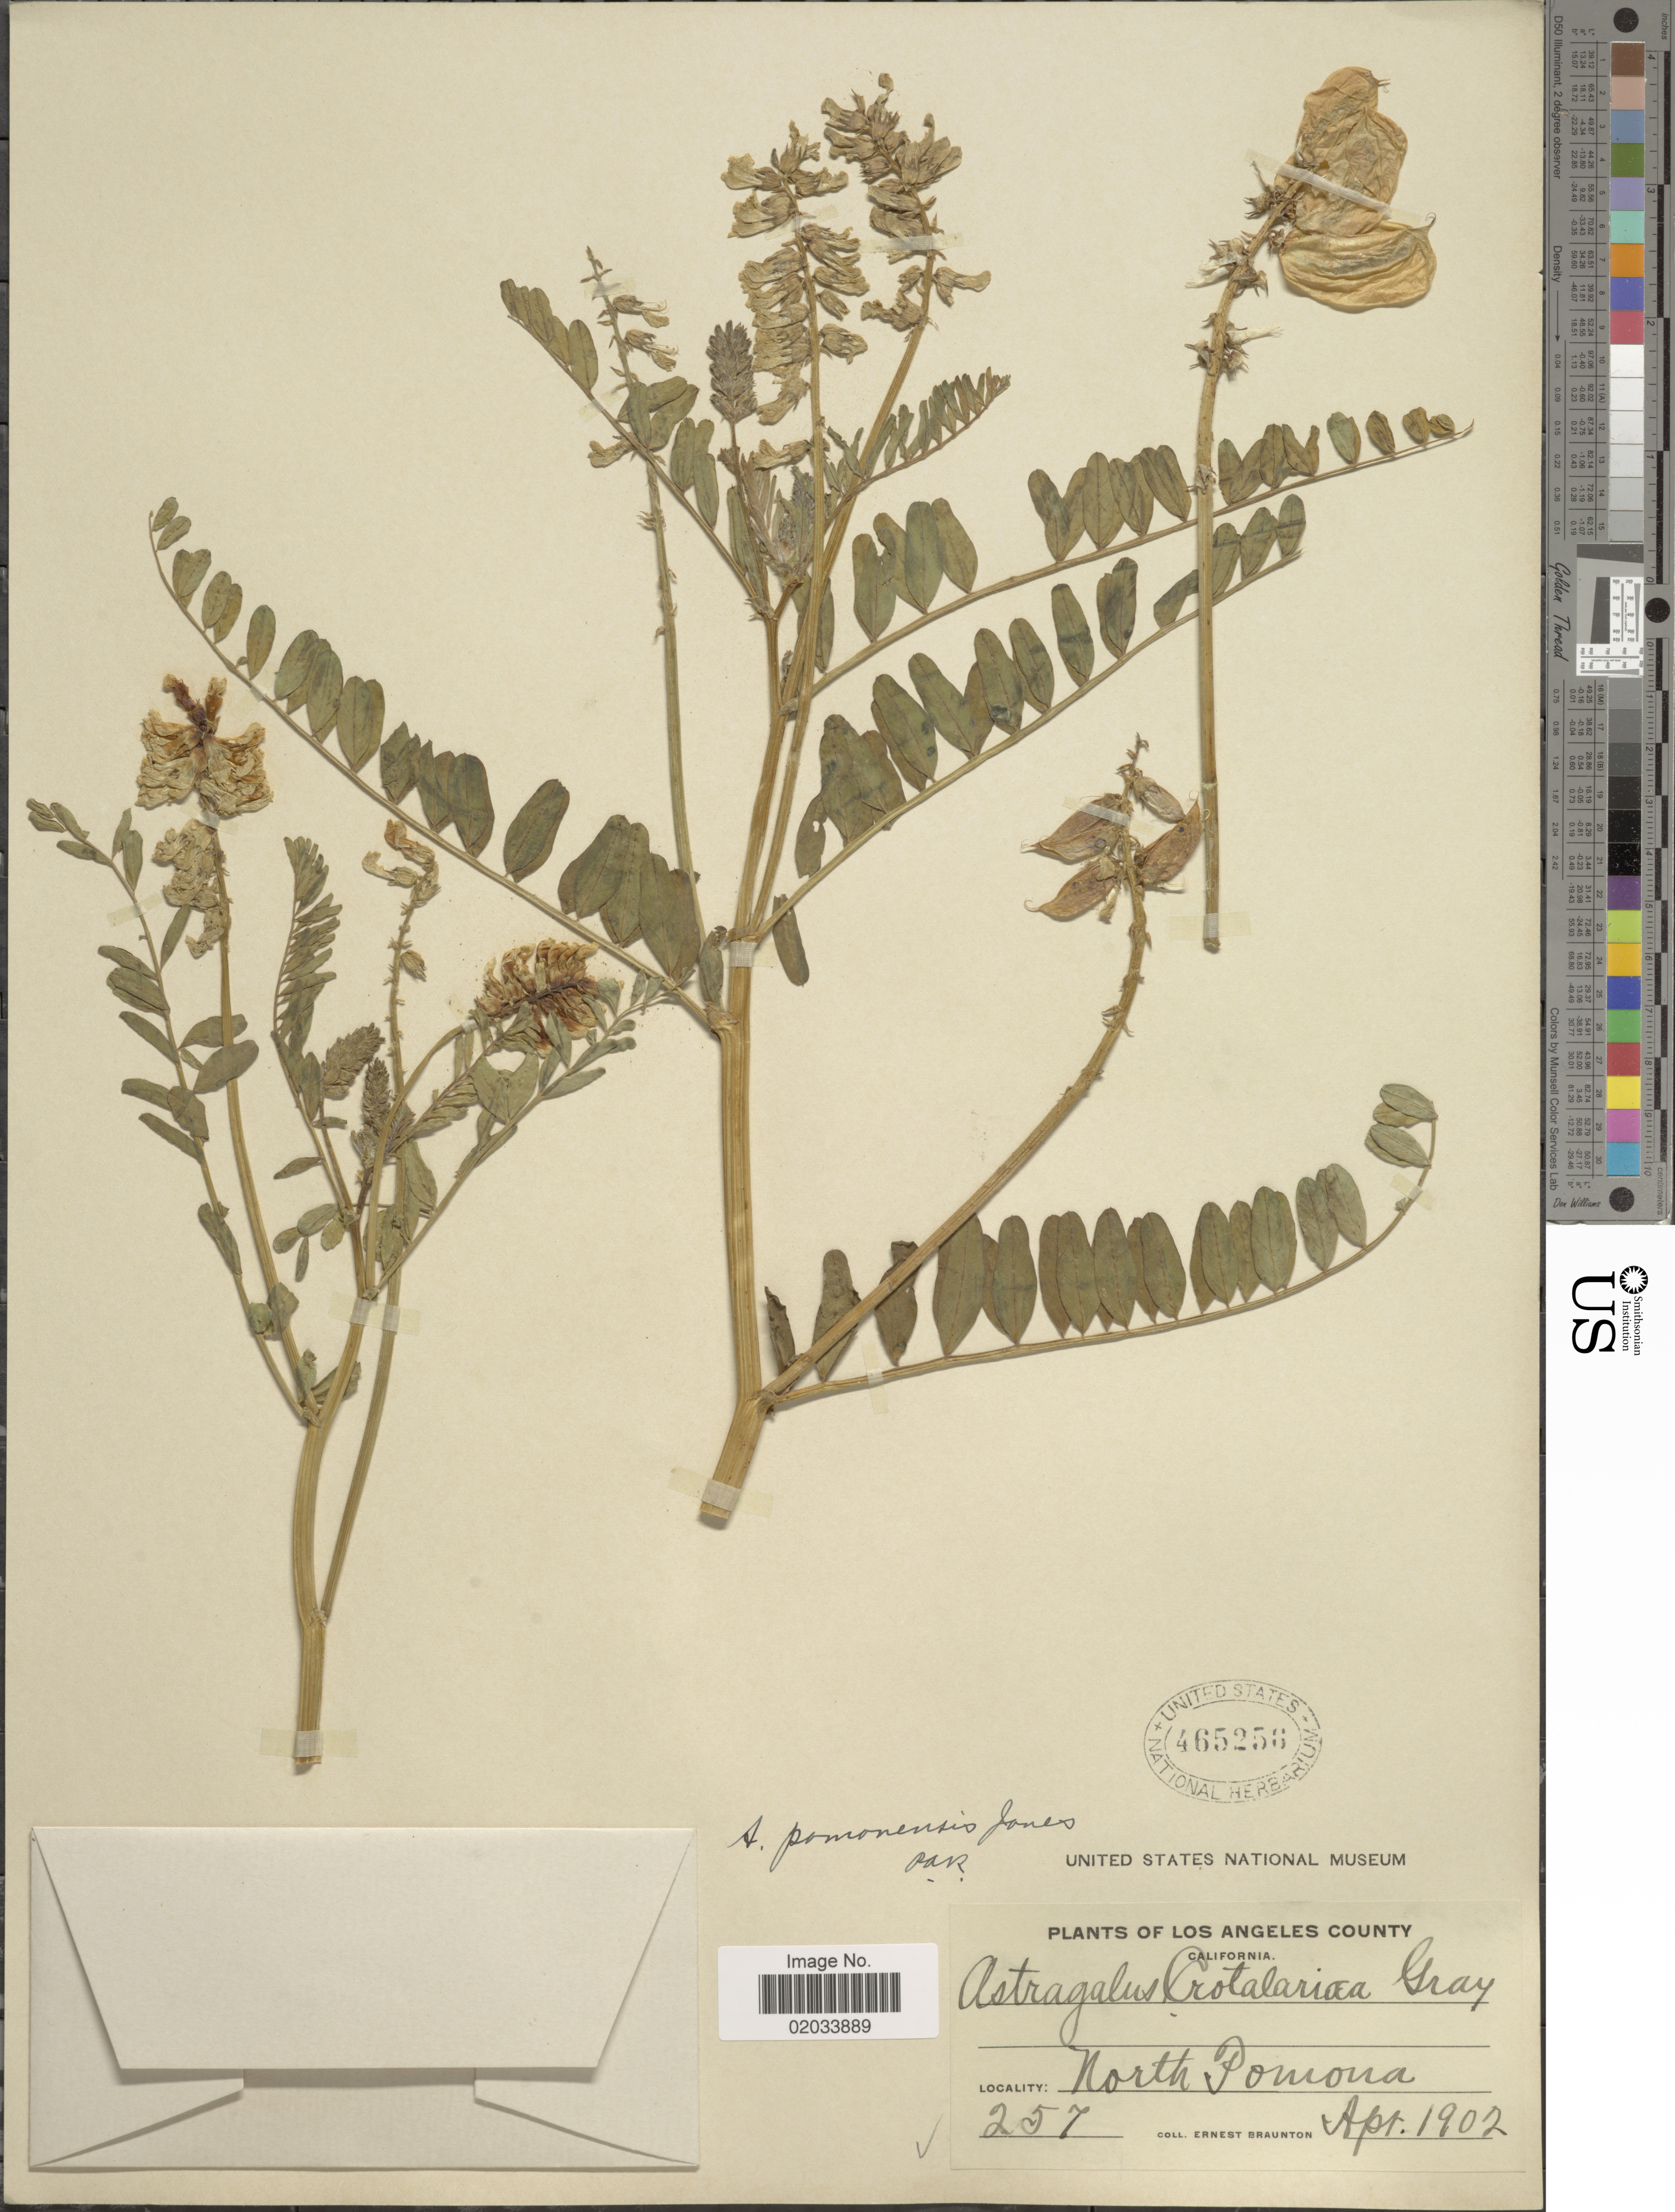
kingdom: Plantae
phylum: Tracheophyta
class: Magnoliopsida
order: Fabales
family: Fabaceae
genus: Astragalus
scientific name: Astragalus pomonensis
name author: M.E. Jones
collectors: E. Braunton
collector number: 257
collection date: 1902-04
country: United States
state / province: California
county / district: Los Angeles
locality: Los Angeles County. North Pomona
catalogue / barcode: US 465256